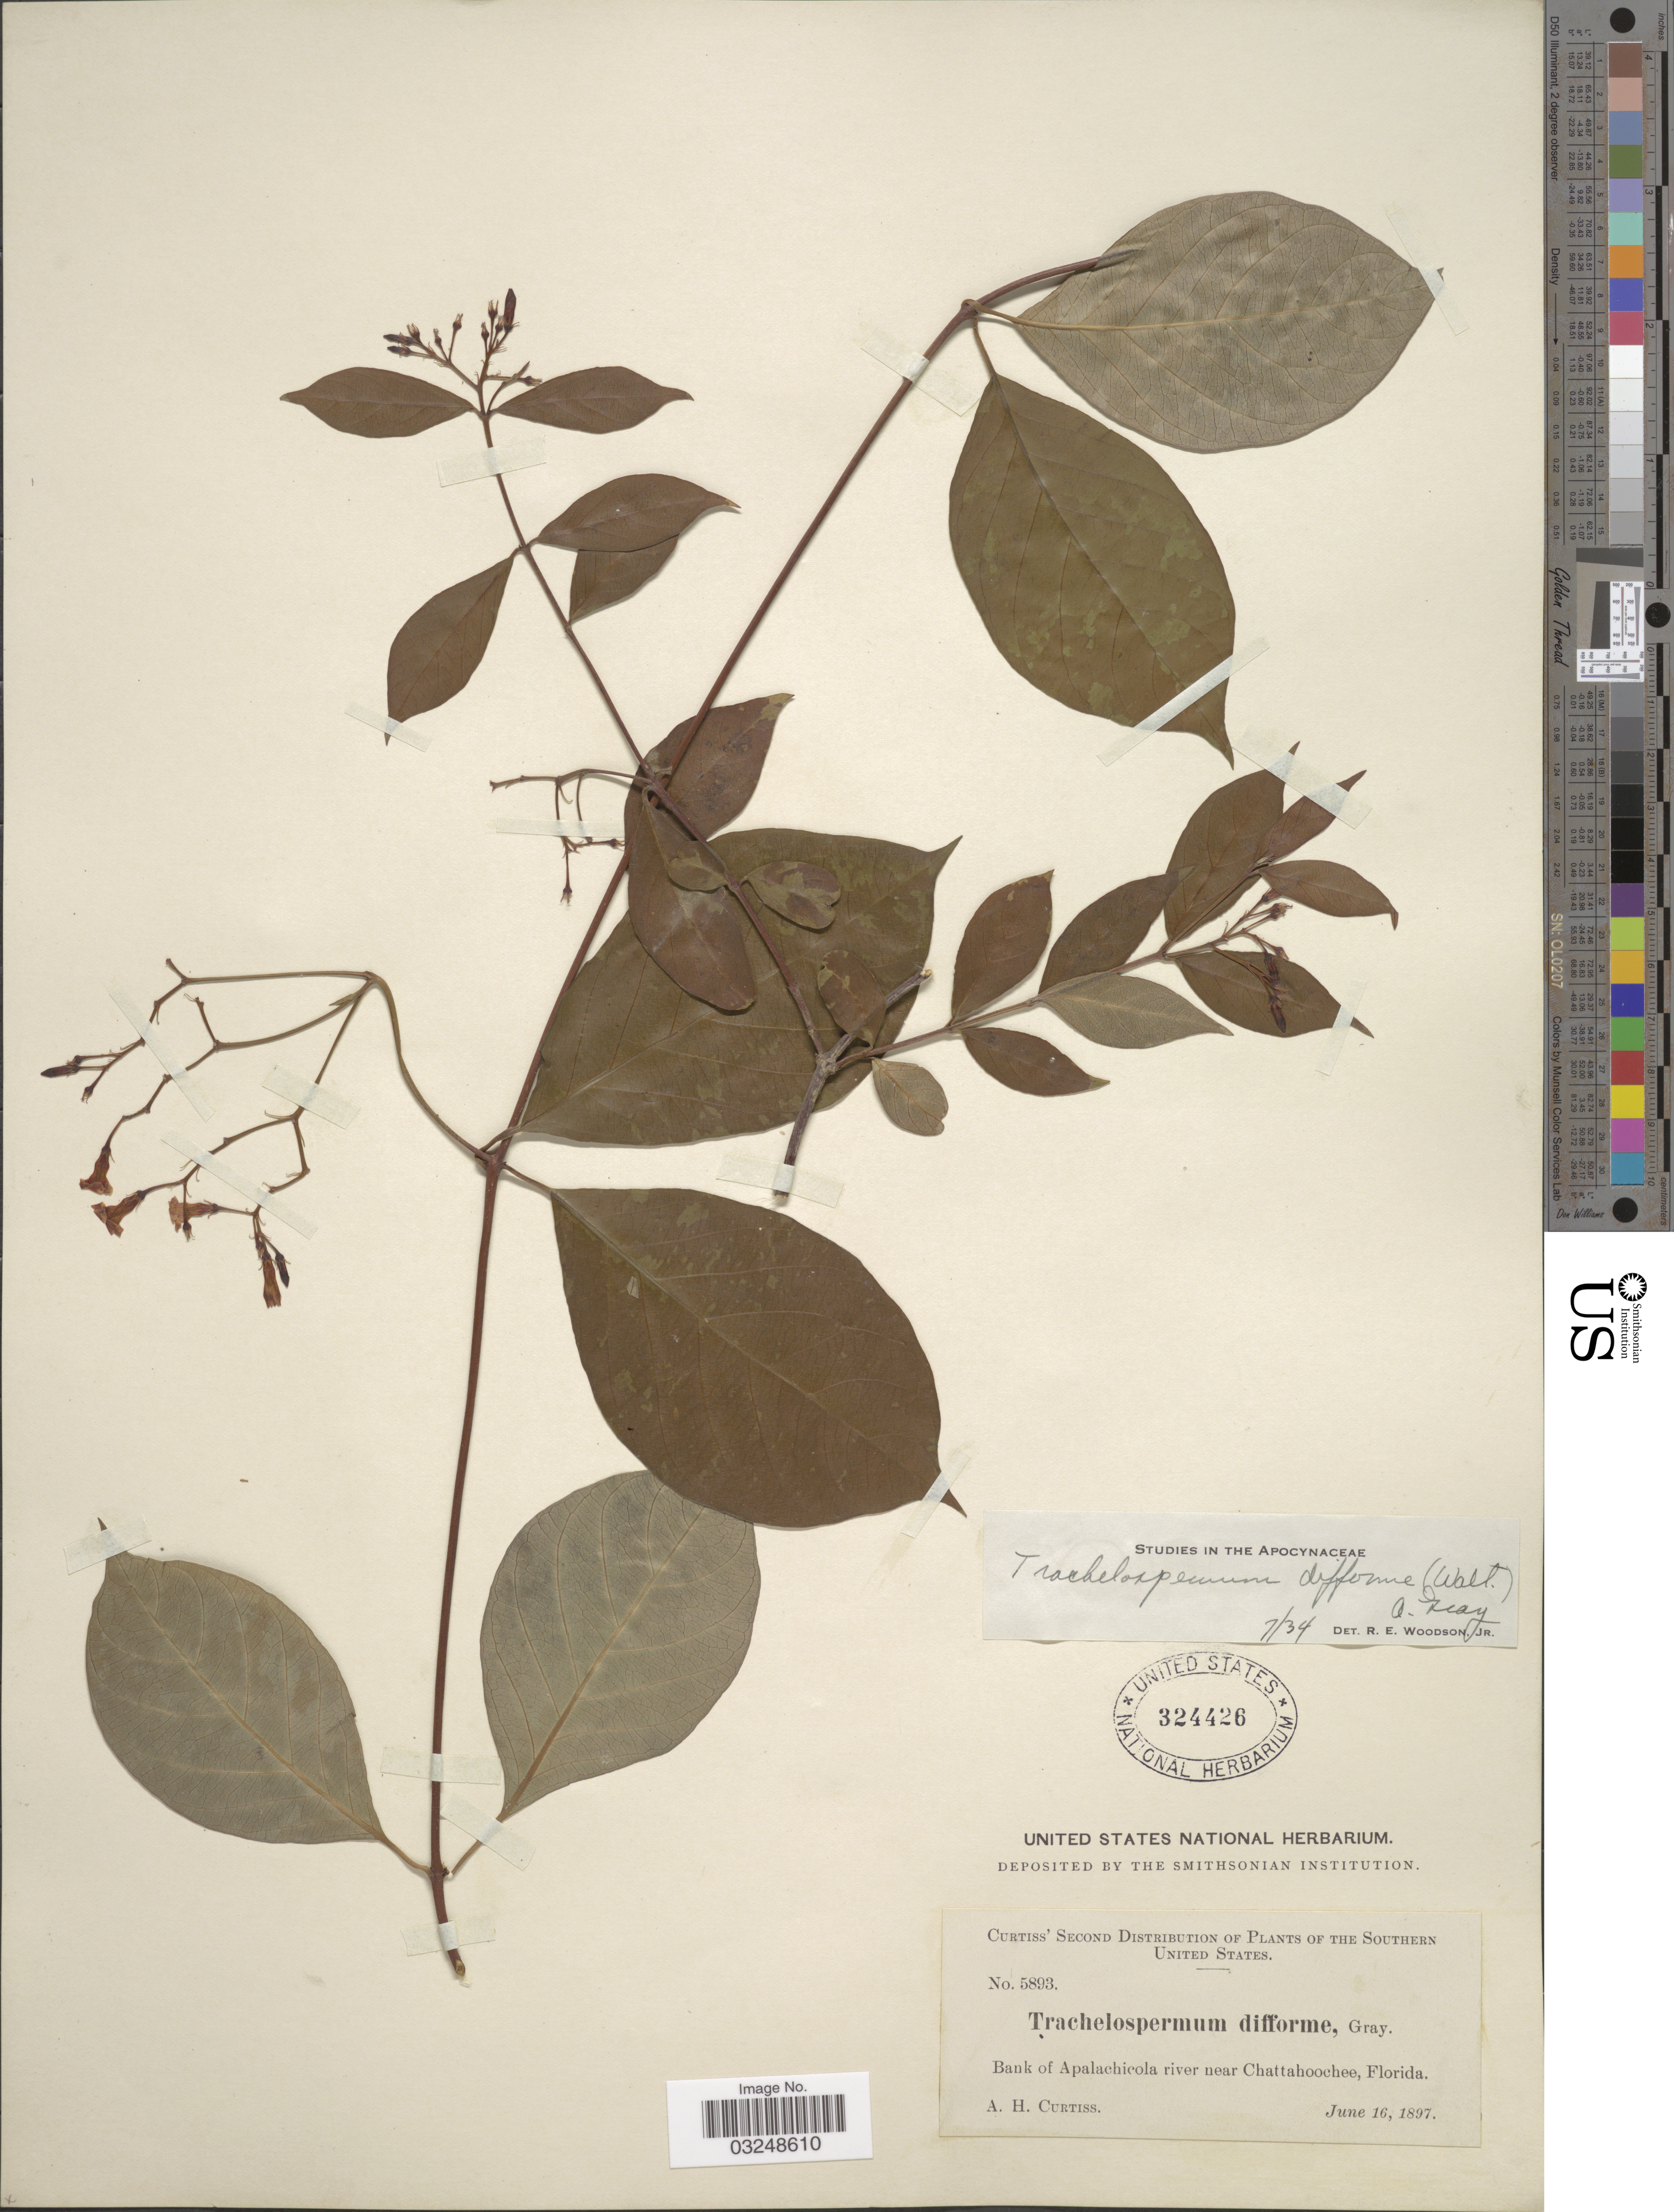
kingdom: Plantae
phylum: Tracheophyta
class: Magnoliopsida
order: Gentianales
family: Apocynaceae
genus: Trachelospermum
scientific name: Trachelospermum difforme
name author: (Walter) A. Gray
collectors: A. H. Curtiss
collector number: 5893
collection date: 1897-06-16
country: United States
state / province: Florida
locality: The Southern United States, Bank of Apalachicola river near Chattahoochee.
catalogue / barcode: US 324426